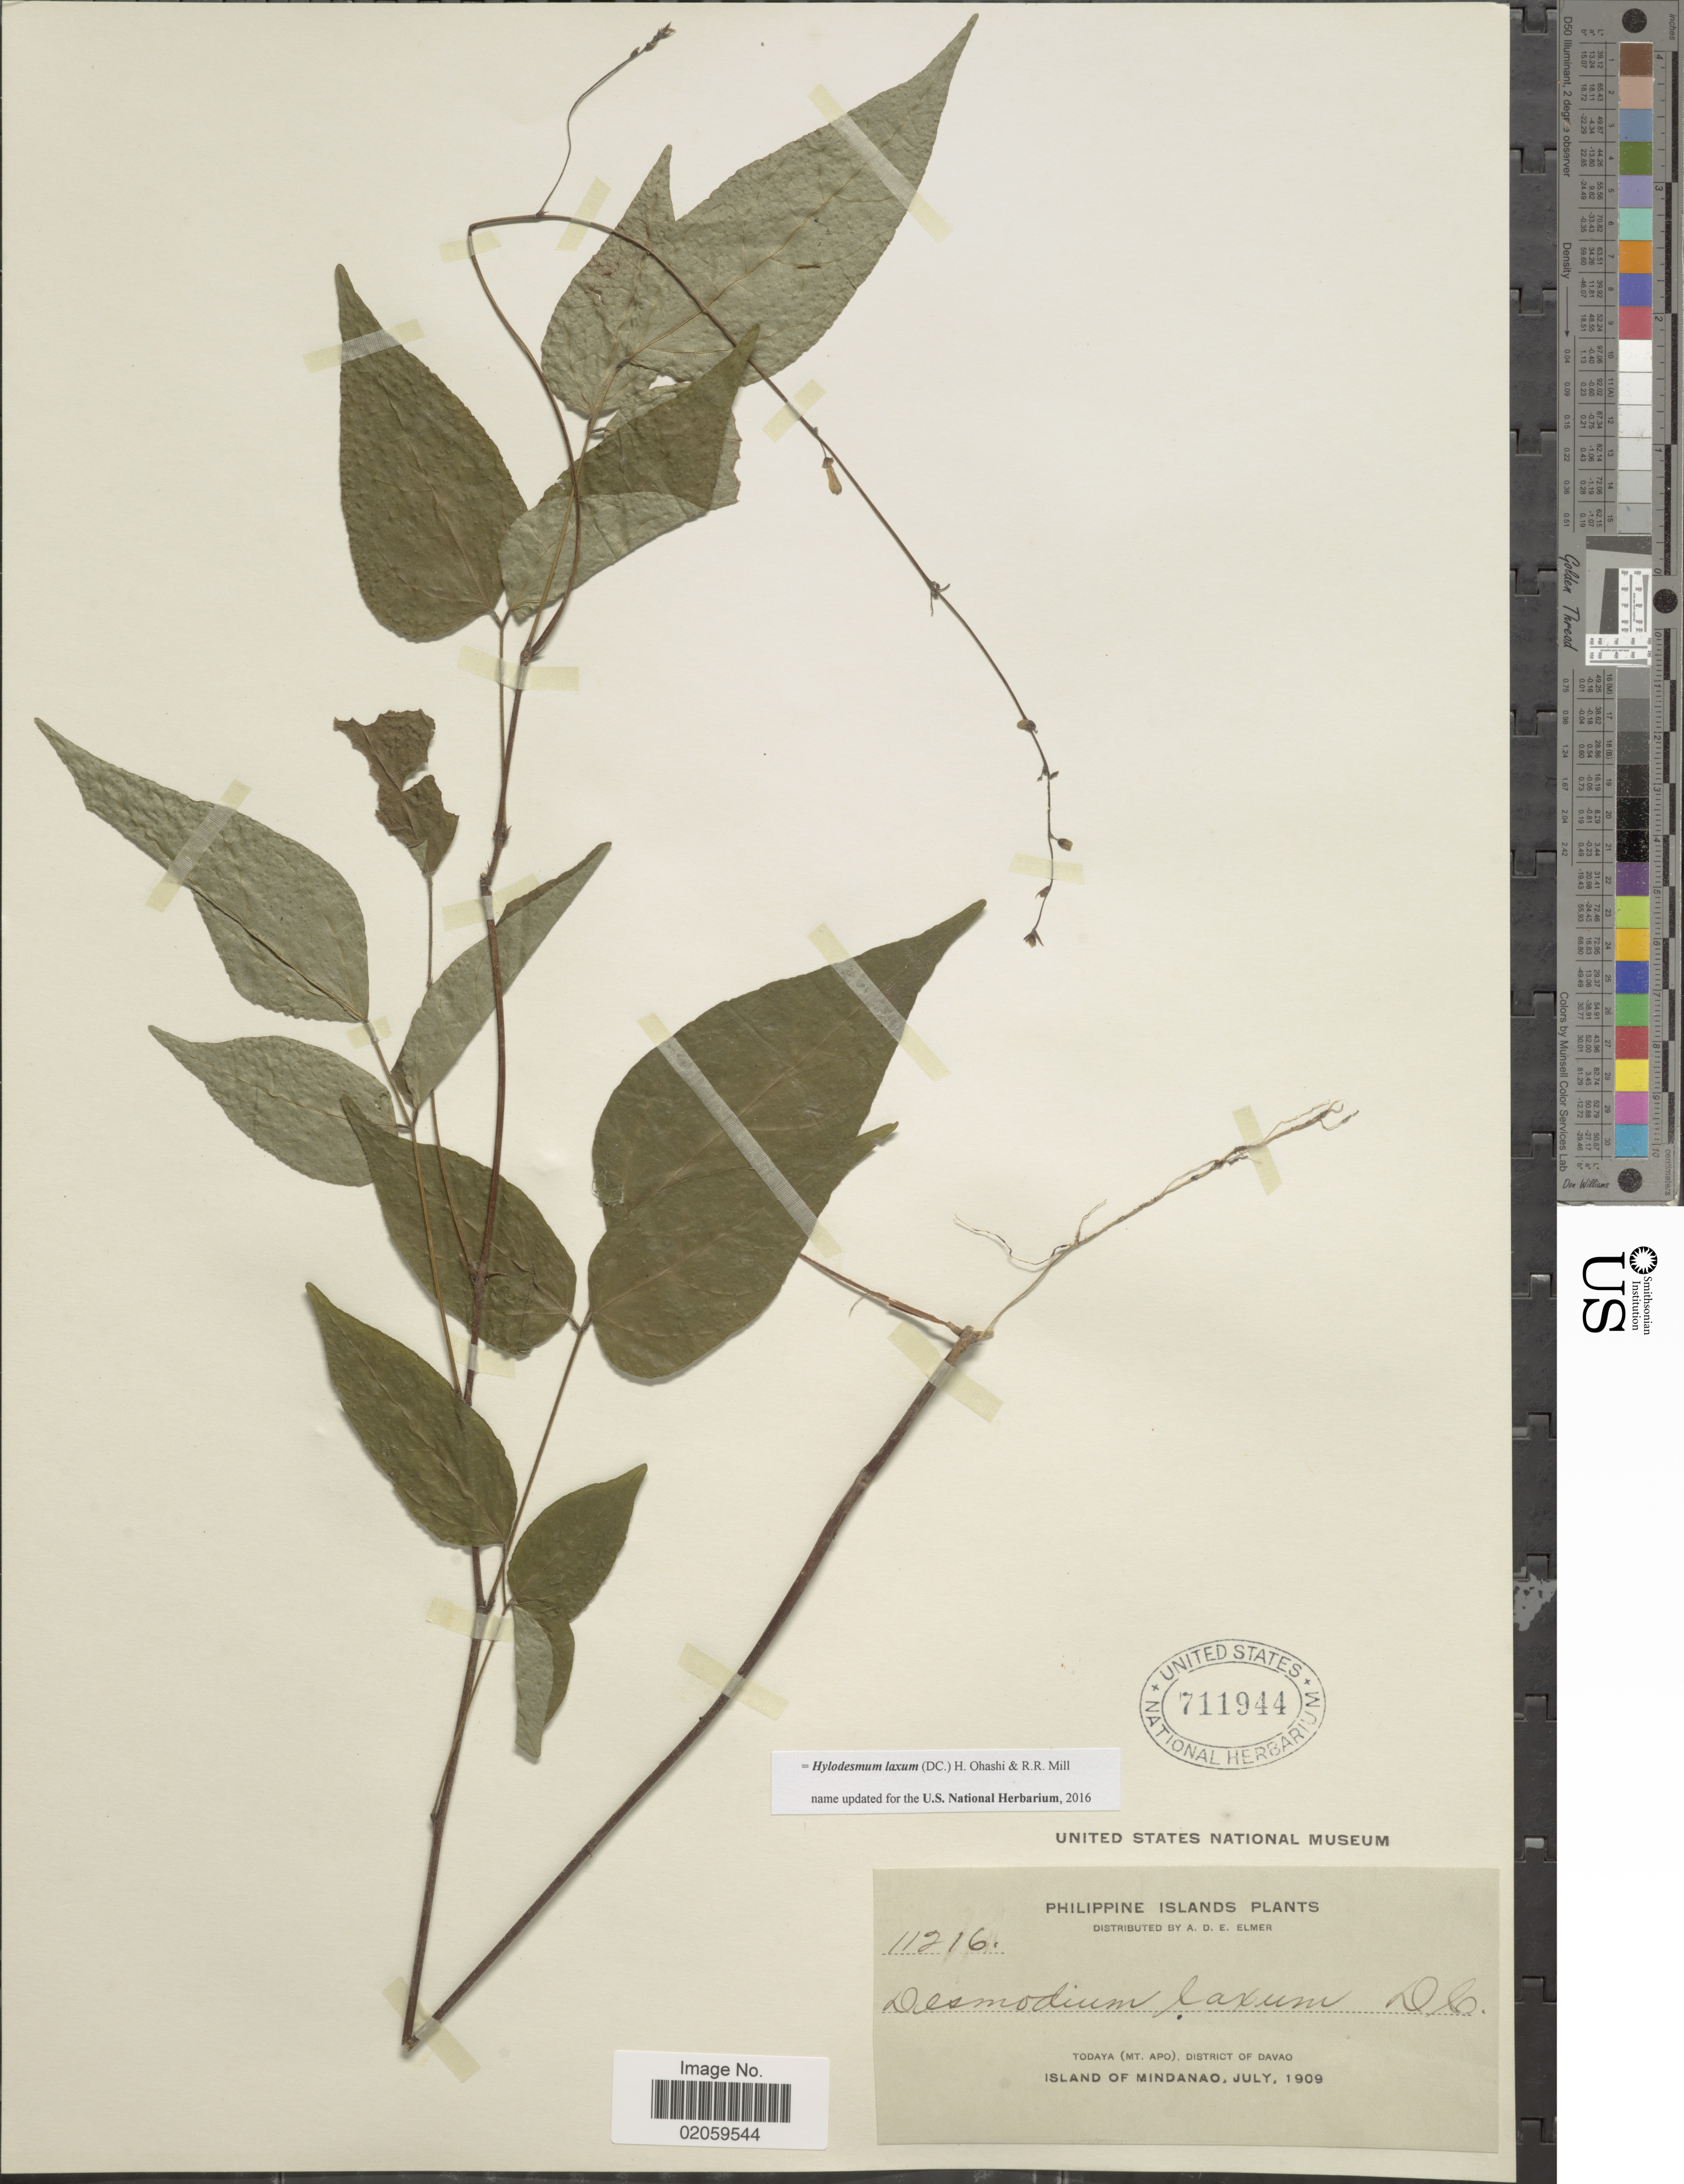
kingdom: Plantae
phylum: Tracheophyta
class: Magnoliopsida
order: Fabales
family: Fabaceae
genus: Hylodesmum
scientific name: Hylodesmum laxum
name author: (DC.) H. Ohashi & R.R. Mill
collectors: A. D. E. Elmer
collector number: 11216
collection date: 1909-07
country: Philippines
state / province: Davao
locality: Philippine Islands, Todaya (Mt. Apo), Island of Mindanao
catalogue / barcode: US 711944